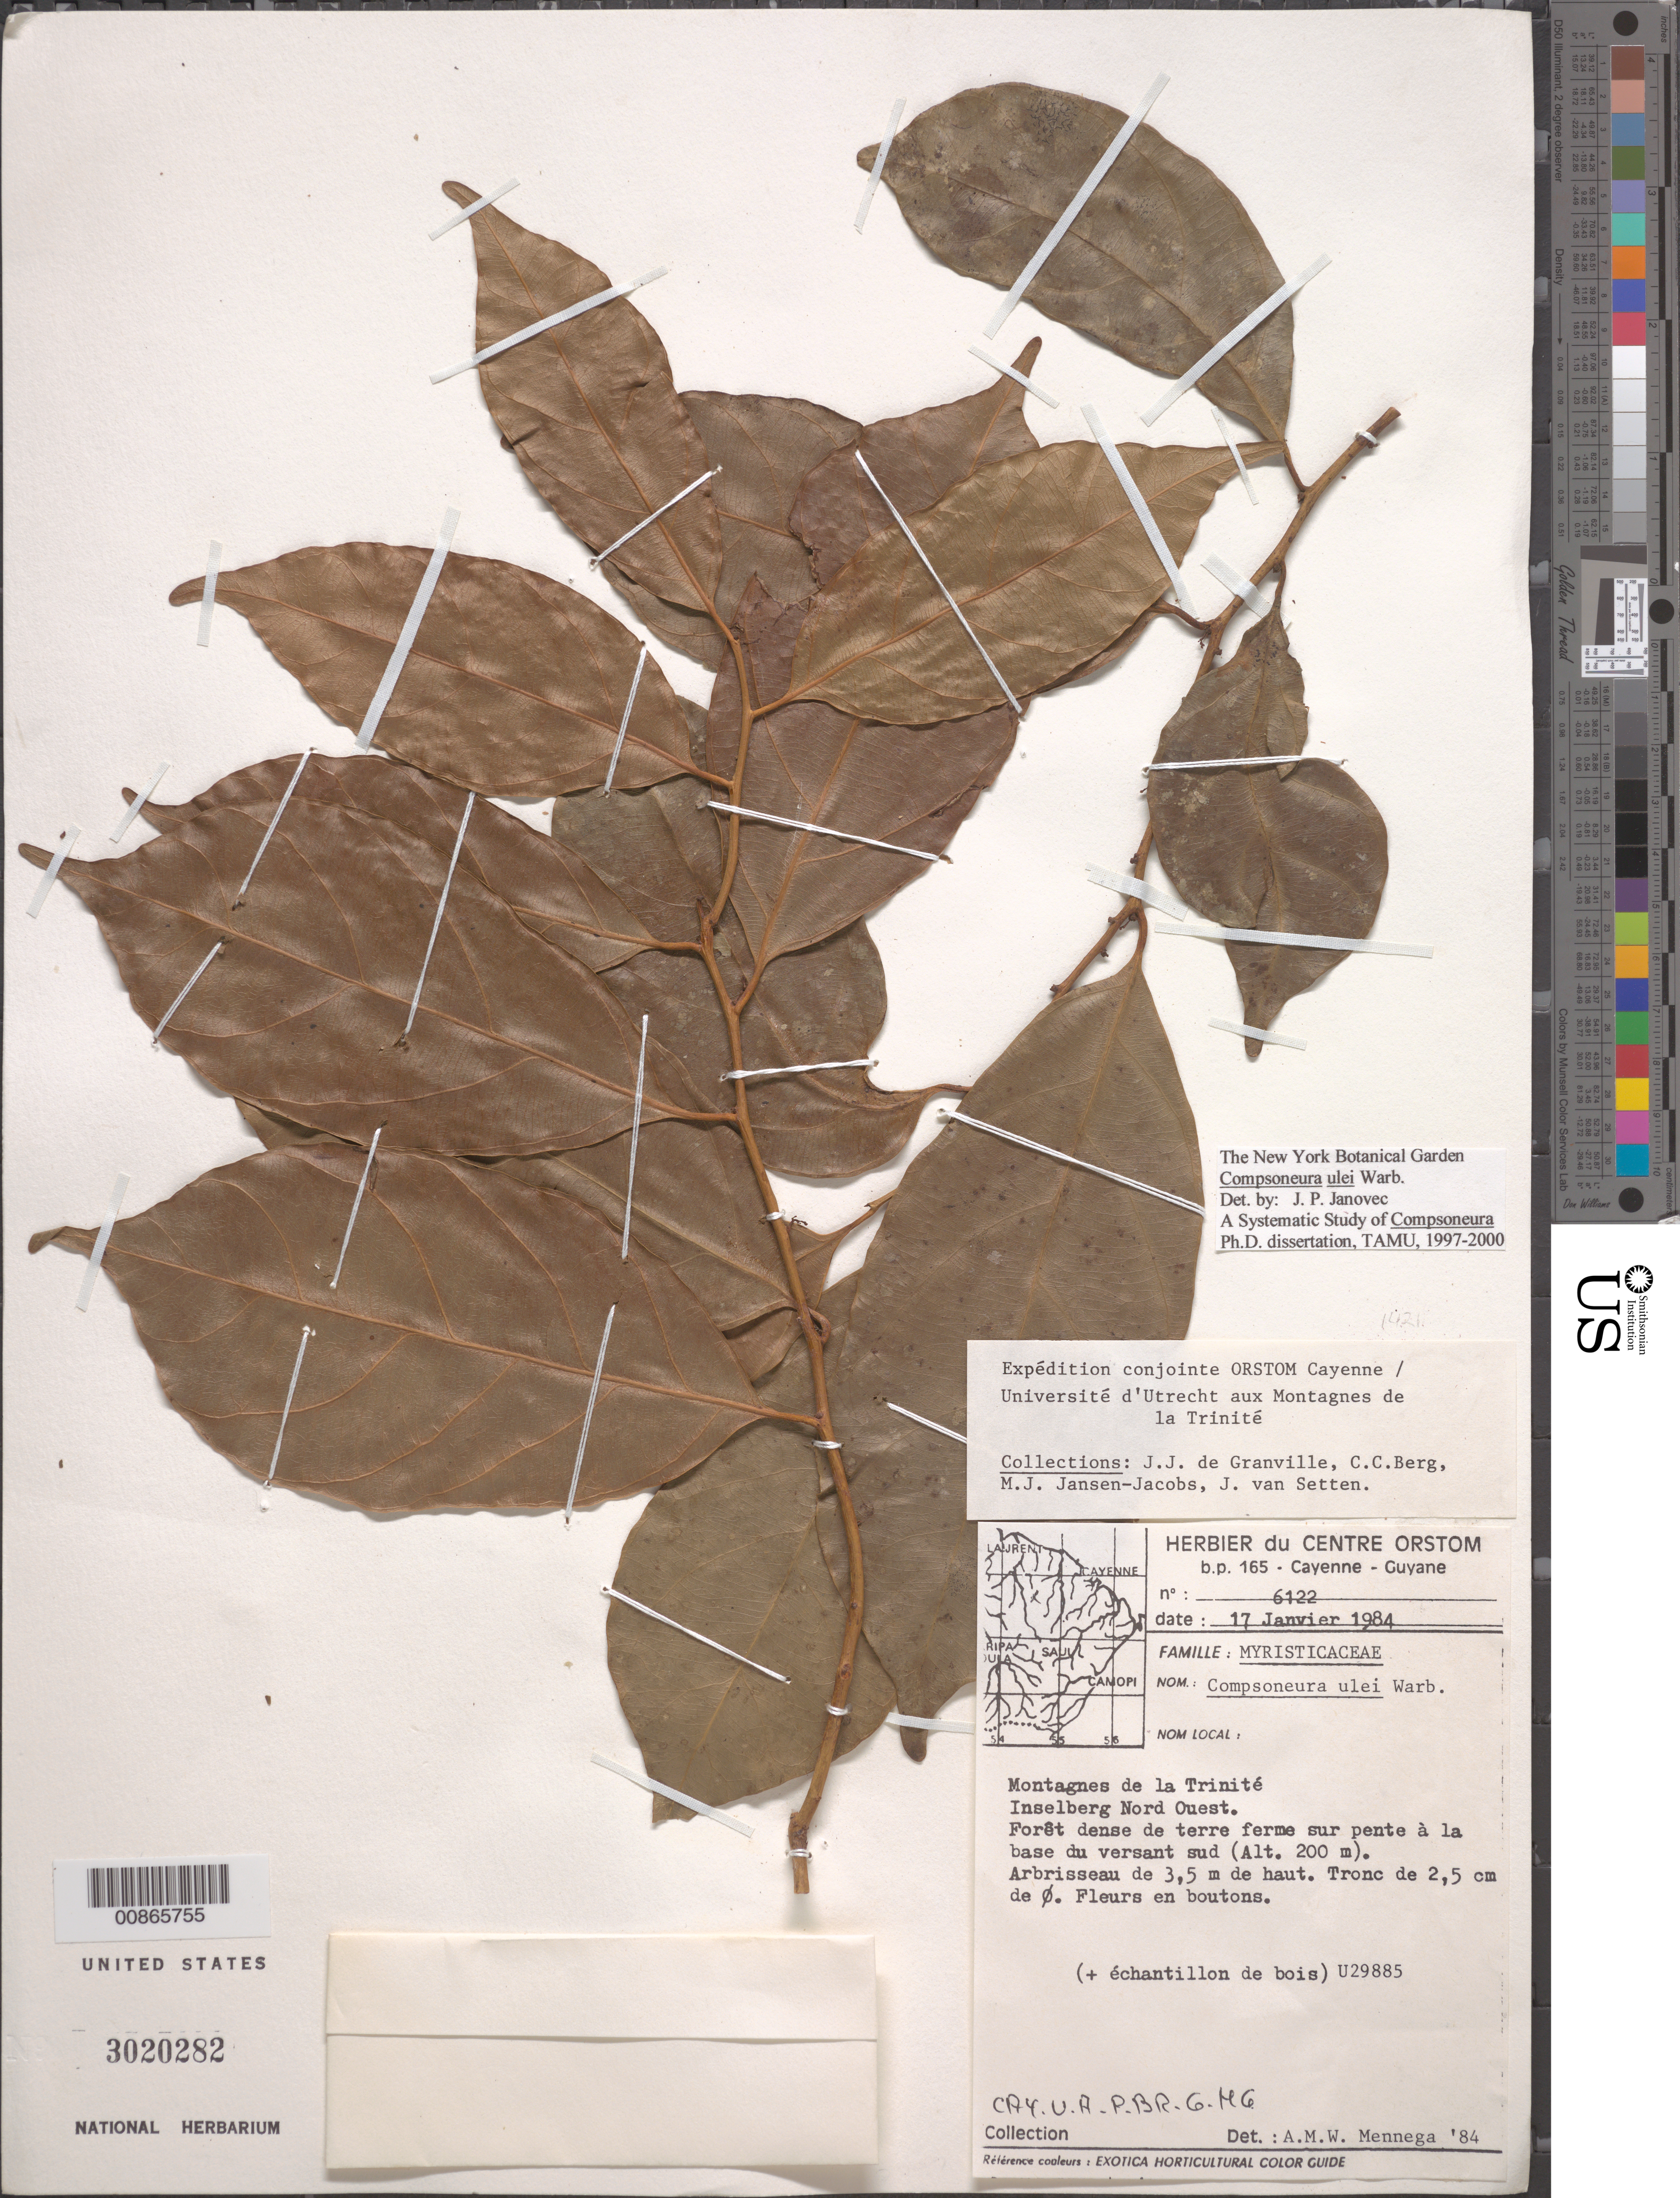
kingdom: Plantae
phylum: Tracheophyta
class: Magnoliopsida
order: Magnoliales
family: Myristicaceae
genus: Compsoneura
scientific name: Compsoneura ulei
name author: Warb. ex Pilg.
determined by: Janovec, J. P.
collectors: J.-J. de Granville, C. C. Berg, M. J. Jansen-Jacobs & J. van Setten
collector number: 6122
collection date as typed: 17-Jan-84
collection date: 1984-01-17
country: French Guiana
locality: Montagnes de la Trinité, inselberg NW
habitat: Forêt dense de terre ferme sur pente a la base du versant sud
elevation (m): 200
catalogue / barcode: US 3020282